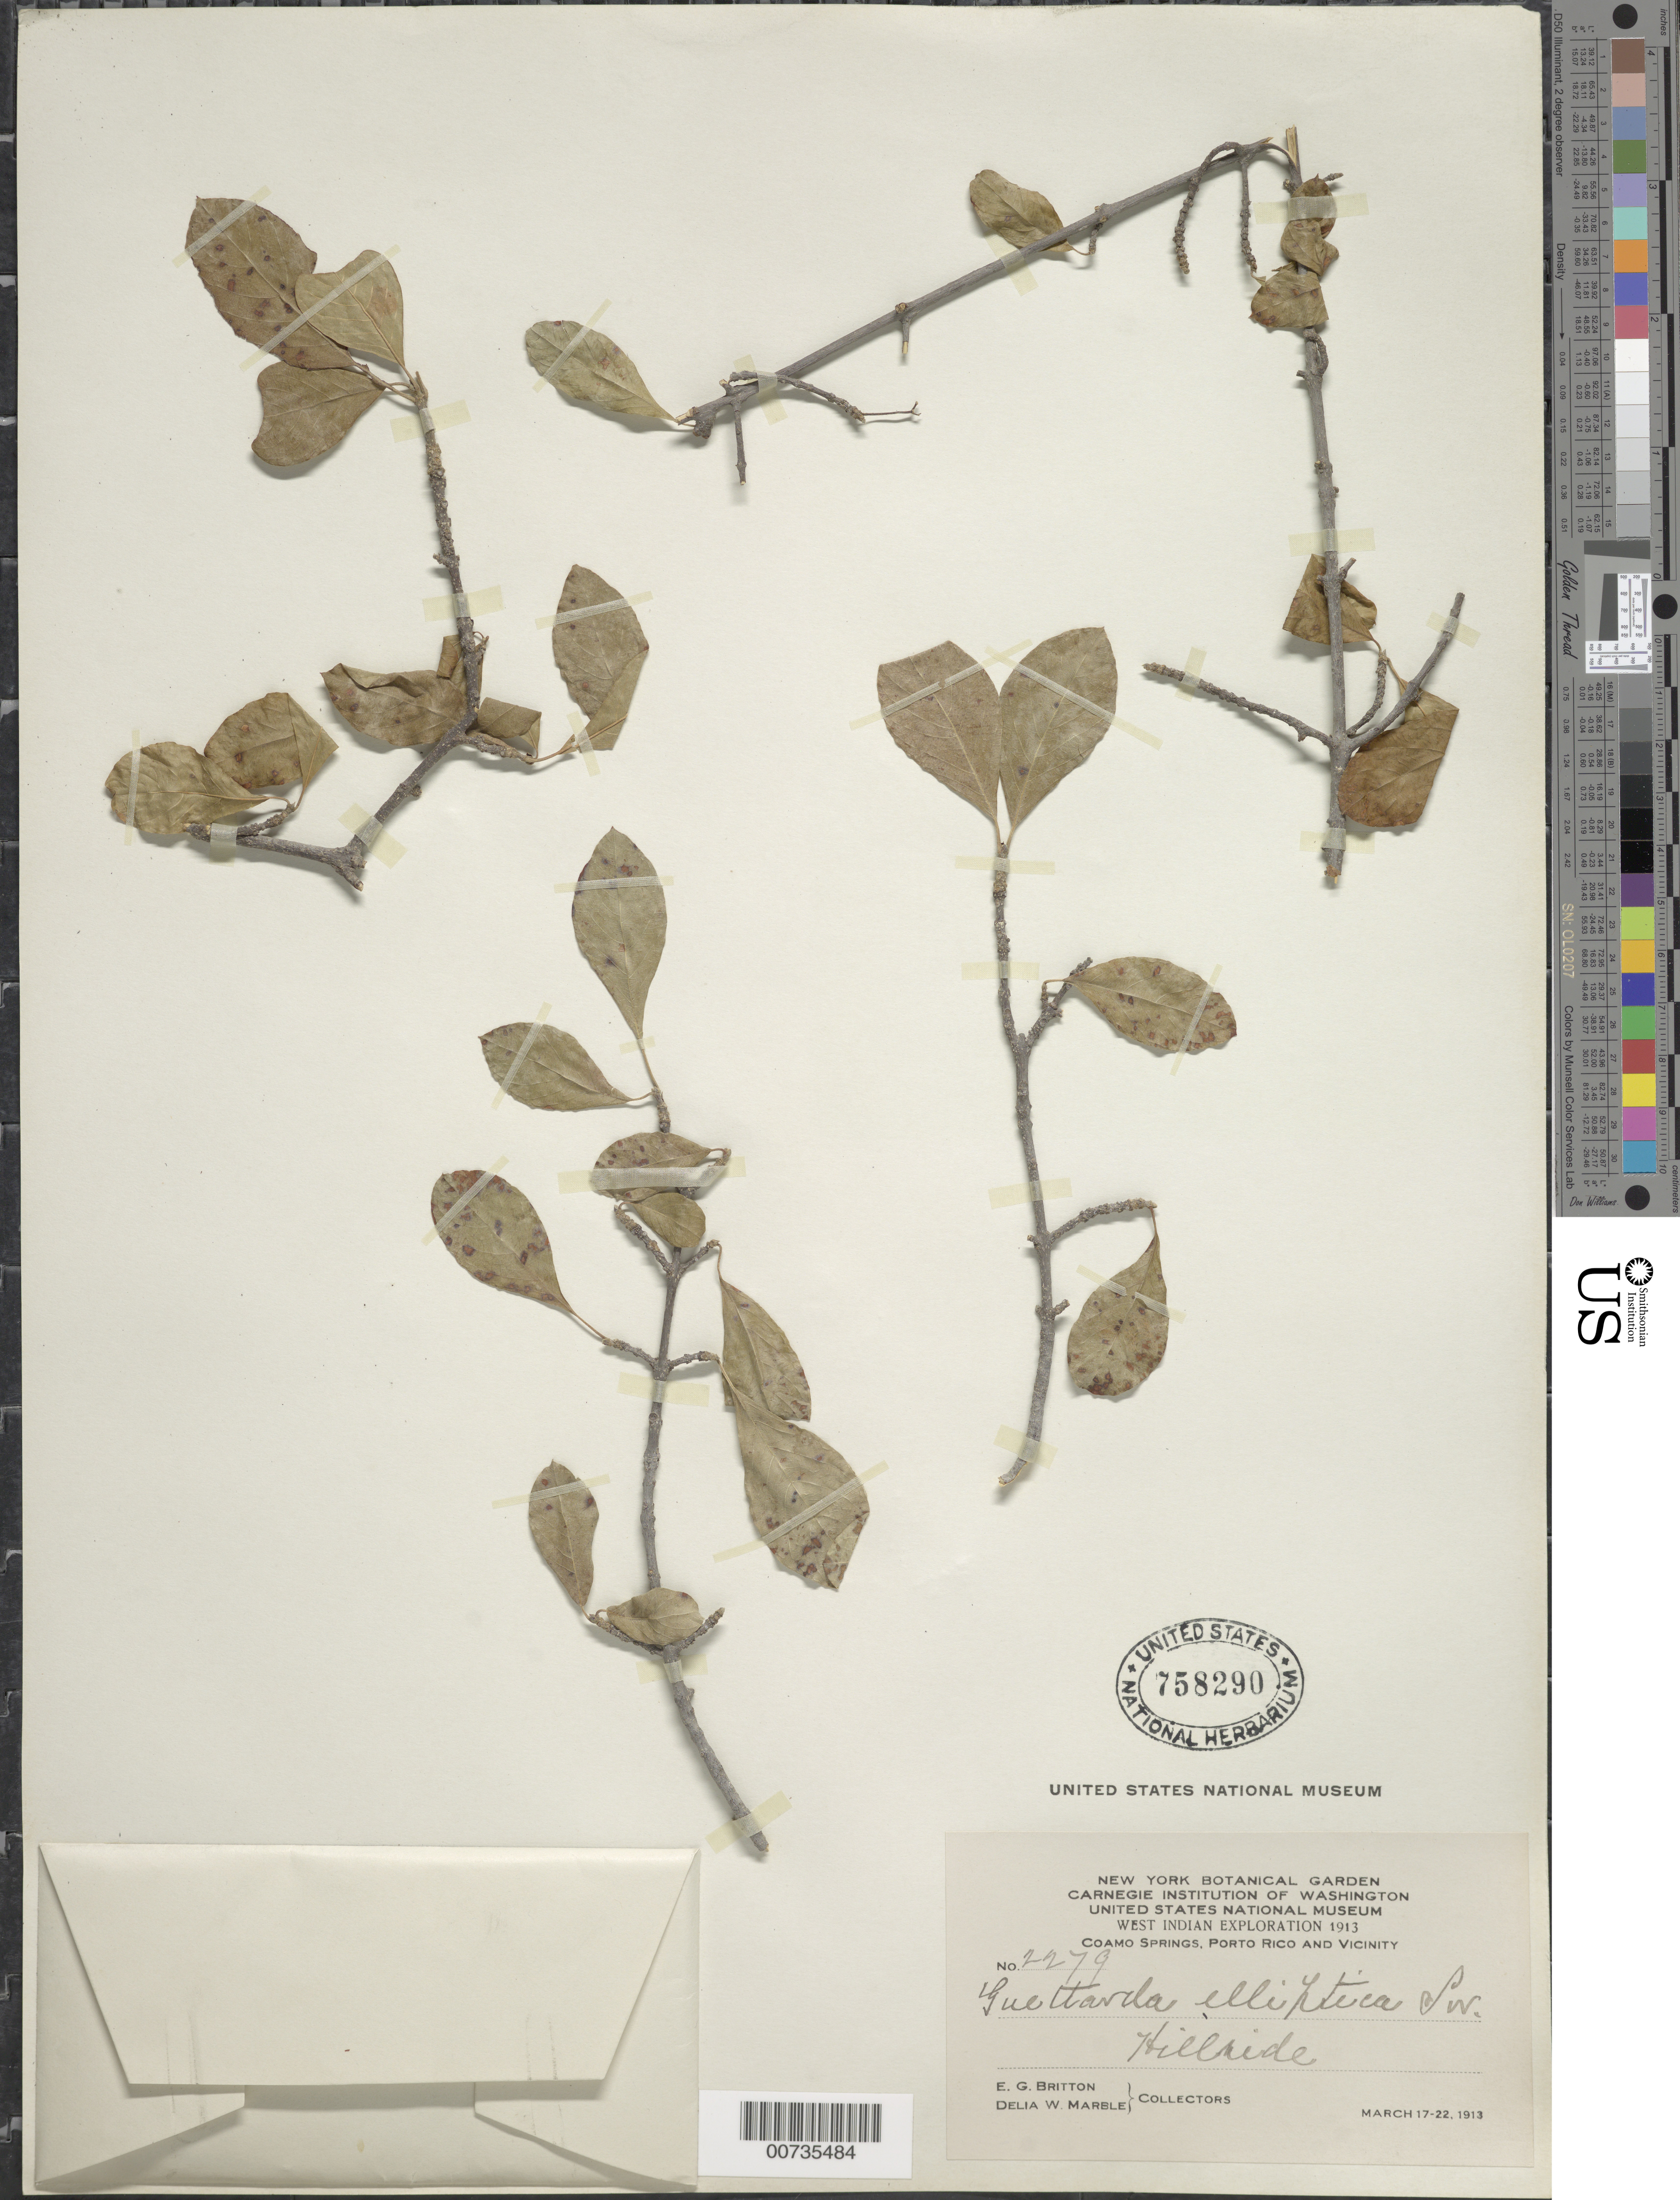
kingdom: Plantae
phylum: Tracheophyta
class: Magnoliopsida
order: Gentianales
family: Rubiaceae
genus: Guettarda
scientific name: Guettarda elliptica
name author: Sw.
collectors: N. Britton & D. W. Marble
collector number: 2279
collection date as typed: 17 Mar 1913 to 22 Mar 1913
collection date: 1913-03-17/1913-03-22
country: Puerto Rico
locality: Coamo Springs.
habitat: Hillside.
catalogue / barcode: US 758290